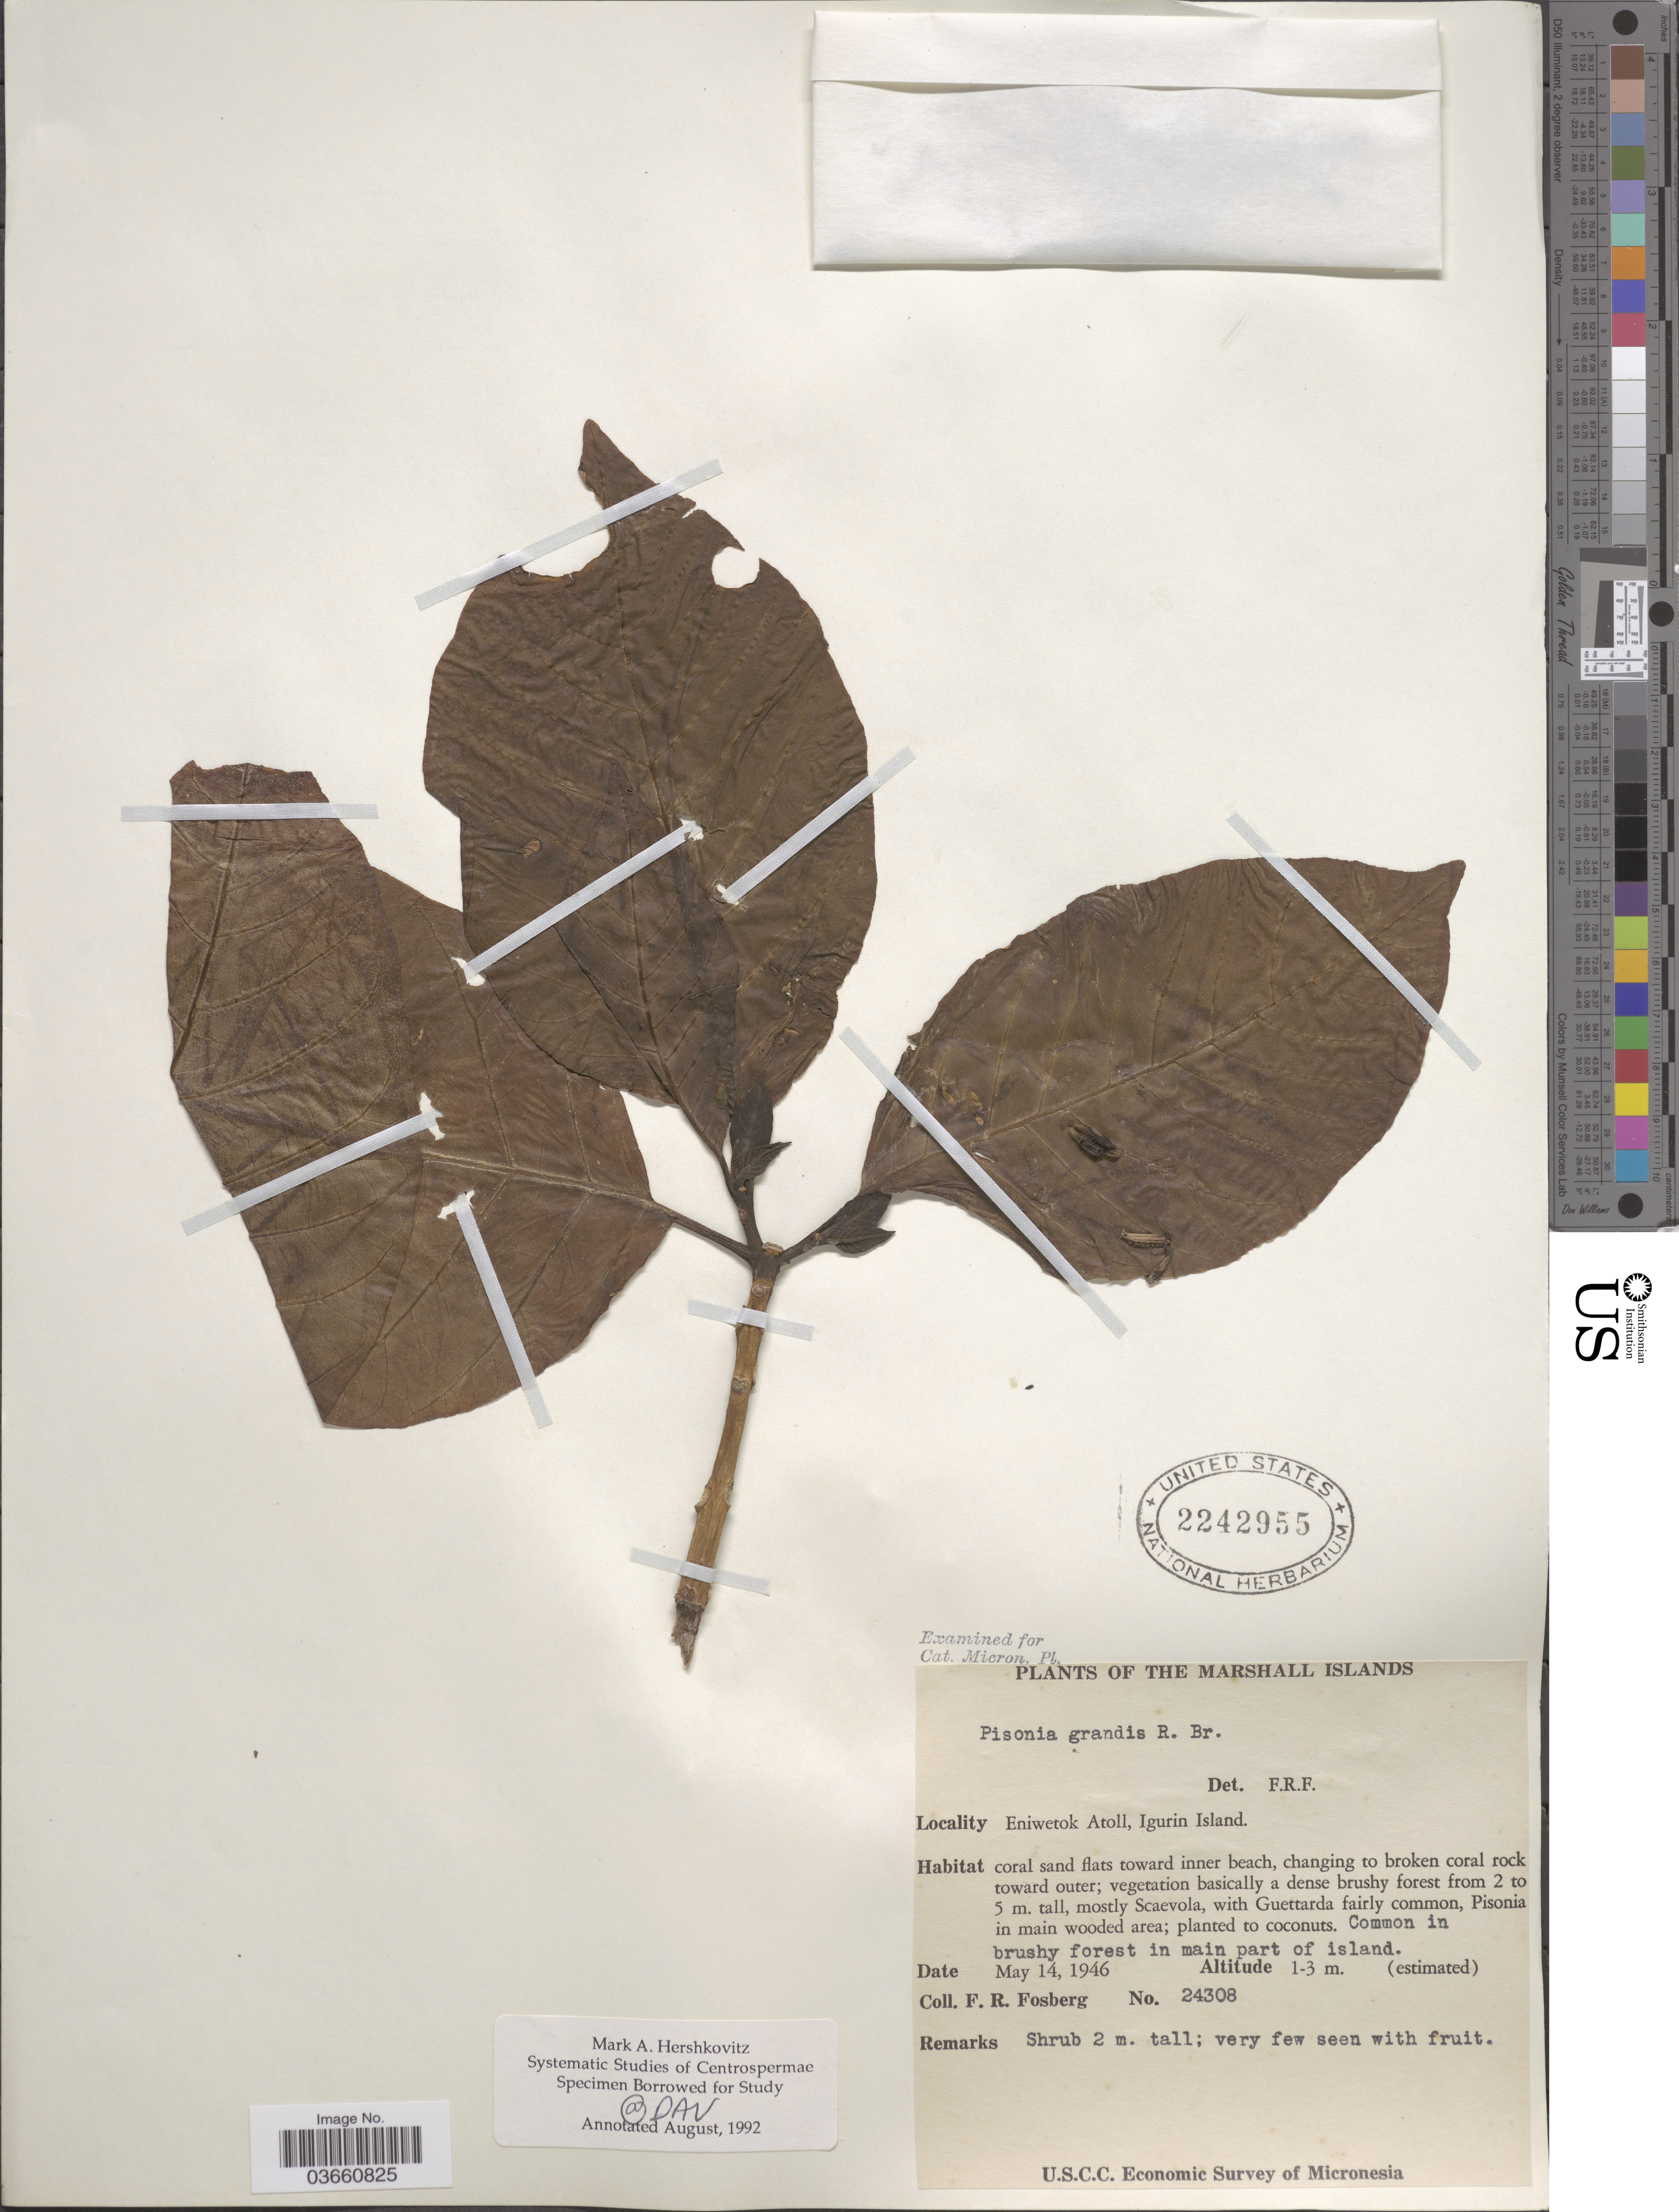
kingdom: Plantae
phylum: Tracheophyta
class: Magnoliopsida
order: Caryophyllales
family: Nyctaginaceae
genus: Pisonia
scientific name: Pisonia grandis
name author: R. Br.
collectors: F. R. Fosberg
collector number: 24308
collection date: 1946-05-14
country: Marshall Islands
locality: Eniwetok Atoll, Igurin Island.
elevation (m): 1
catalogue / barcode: US 2242955